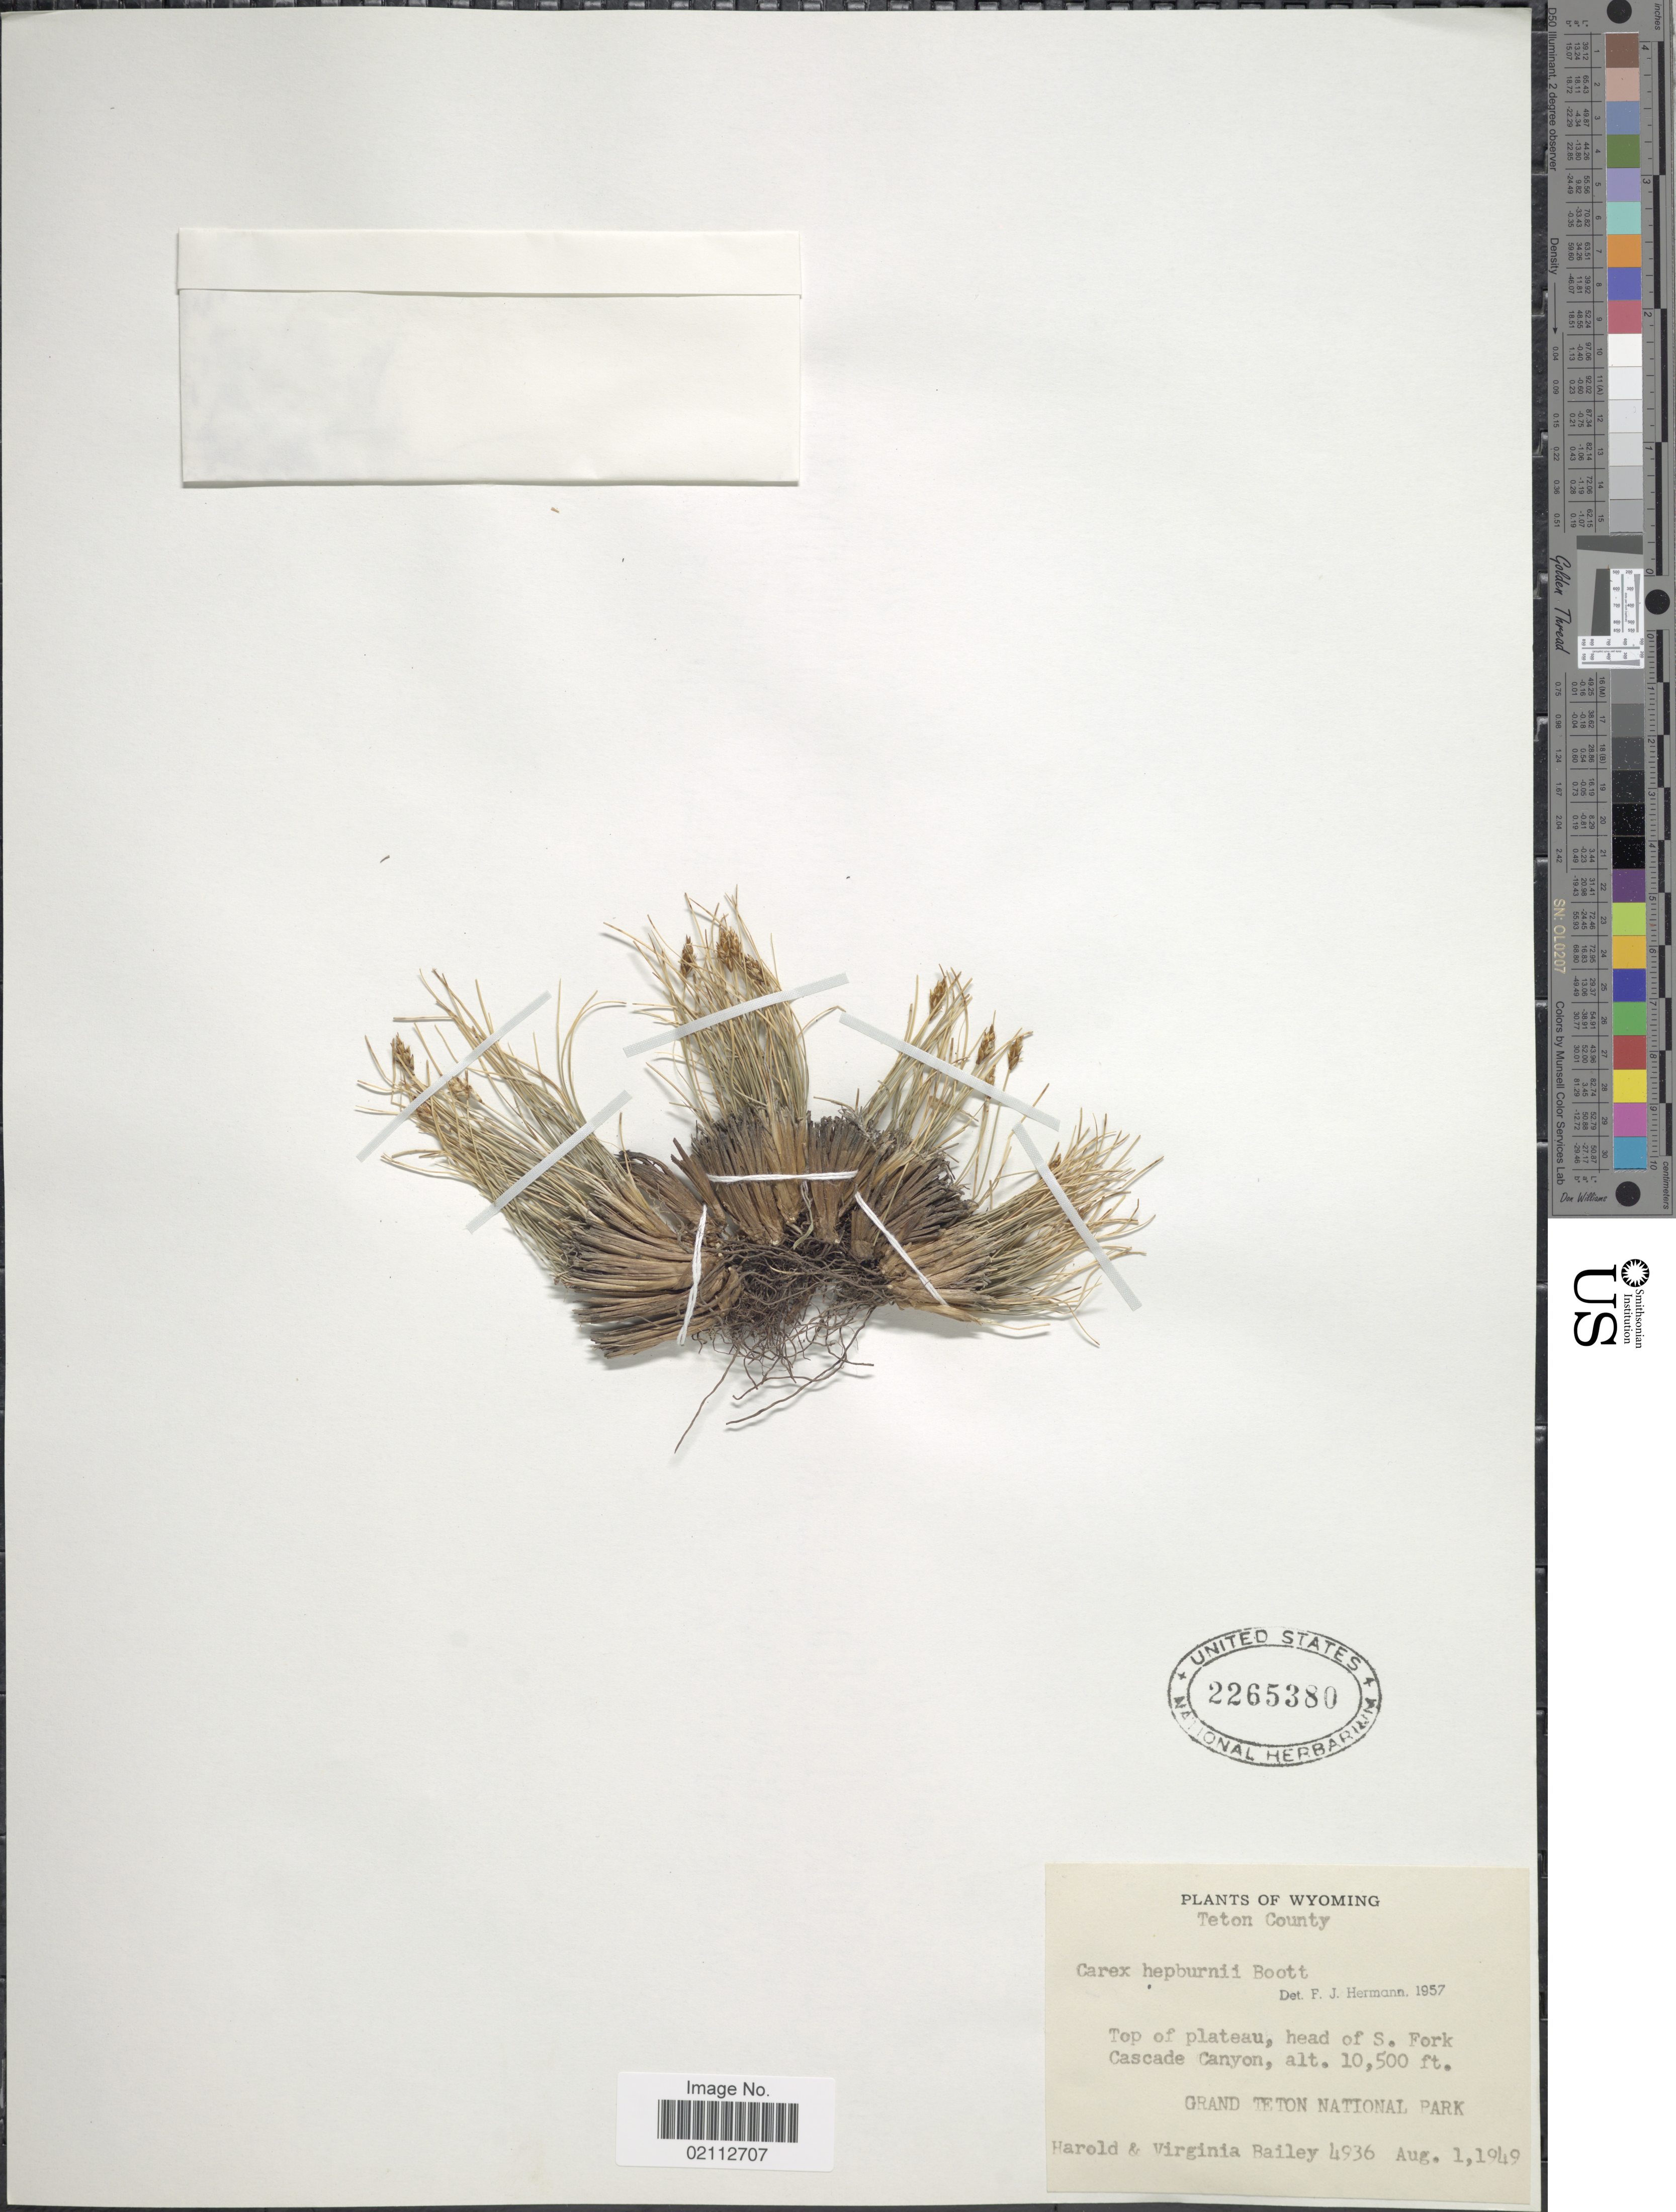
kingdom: Plantae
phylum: Tracheophyta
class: Liliopsida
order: Poales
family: Cyperaceae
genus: Carex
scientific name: Carex nardina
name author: (Hornem.) Fr.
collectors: H. Bailey & V. L. Bailey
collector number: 4936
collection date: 1949-08-01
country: United States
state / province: Wyoming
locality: Teton County. Top of plateau, head of S. Fork Cascade Canyon, Grand Teton National Park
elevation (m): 3200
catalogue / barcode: US 2265380